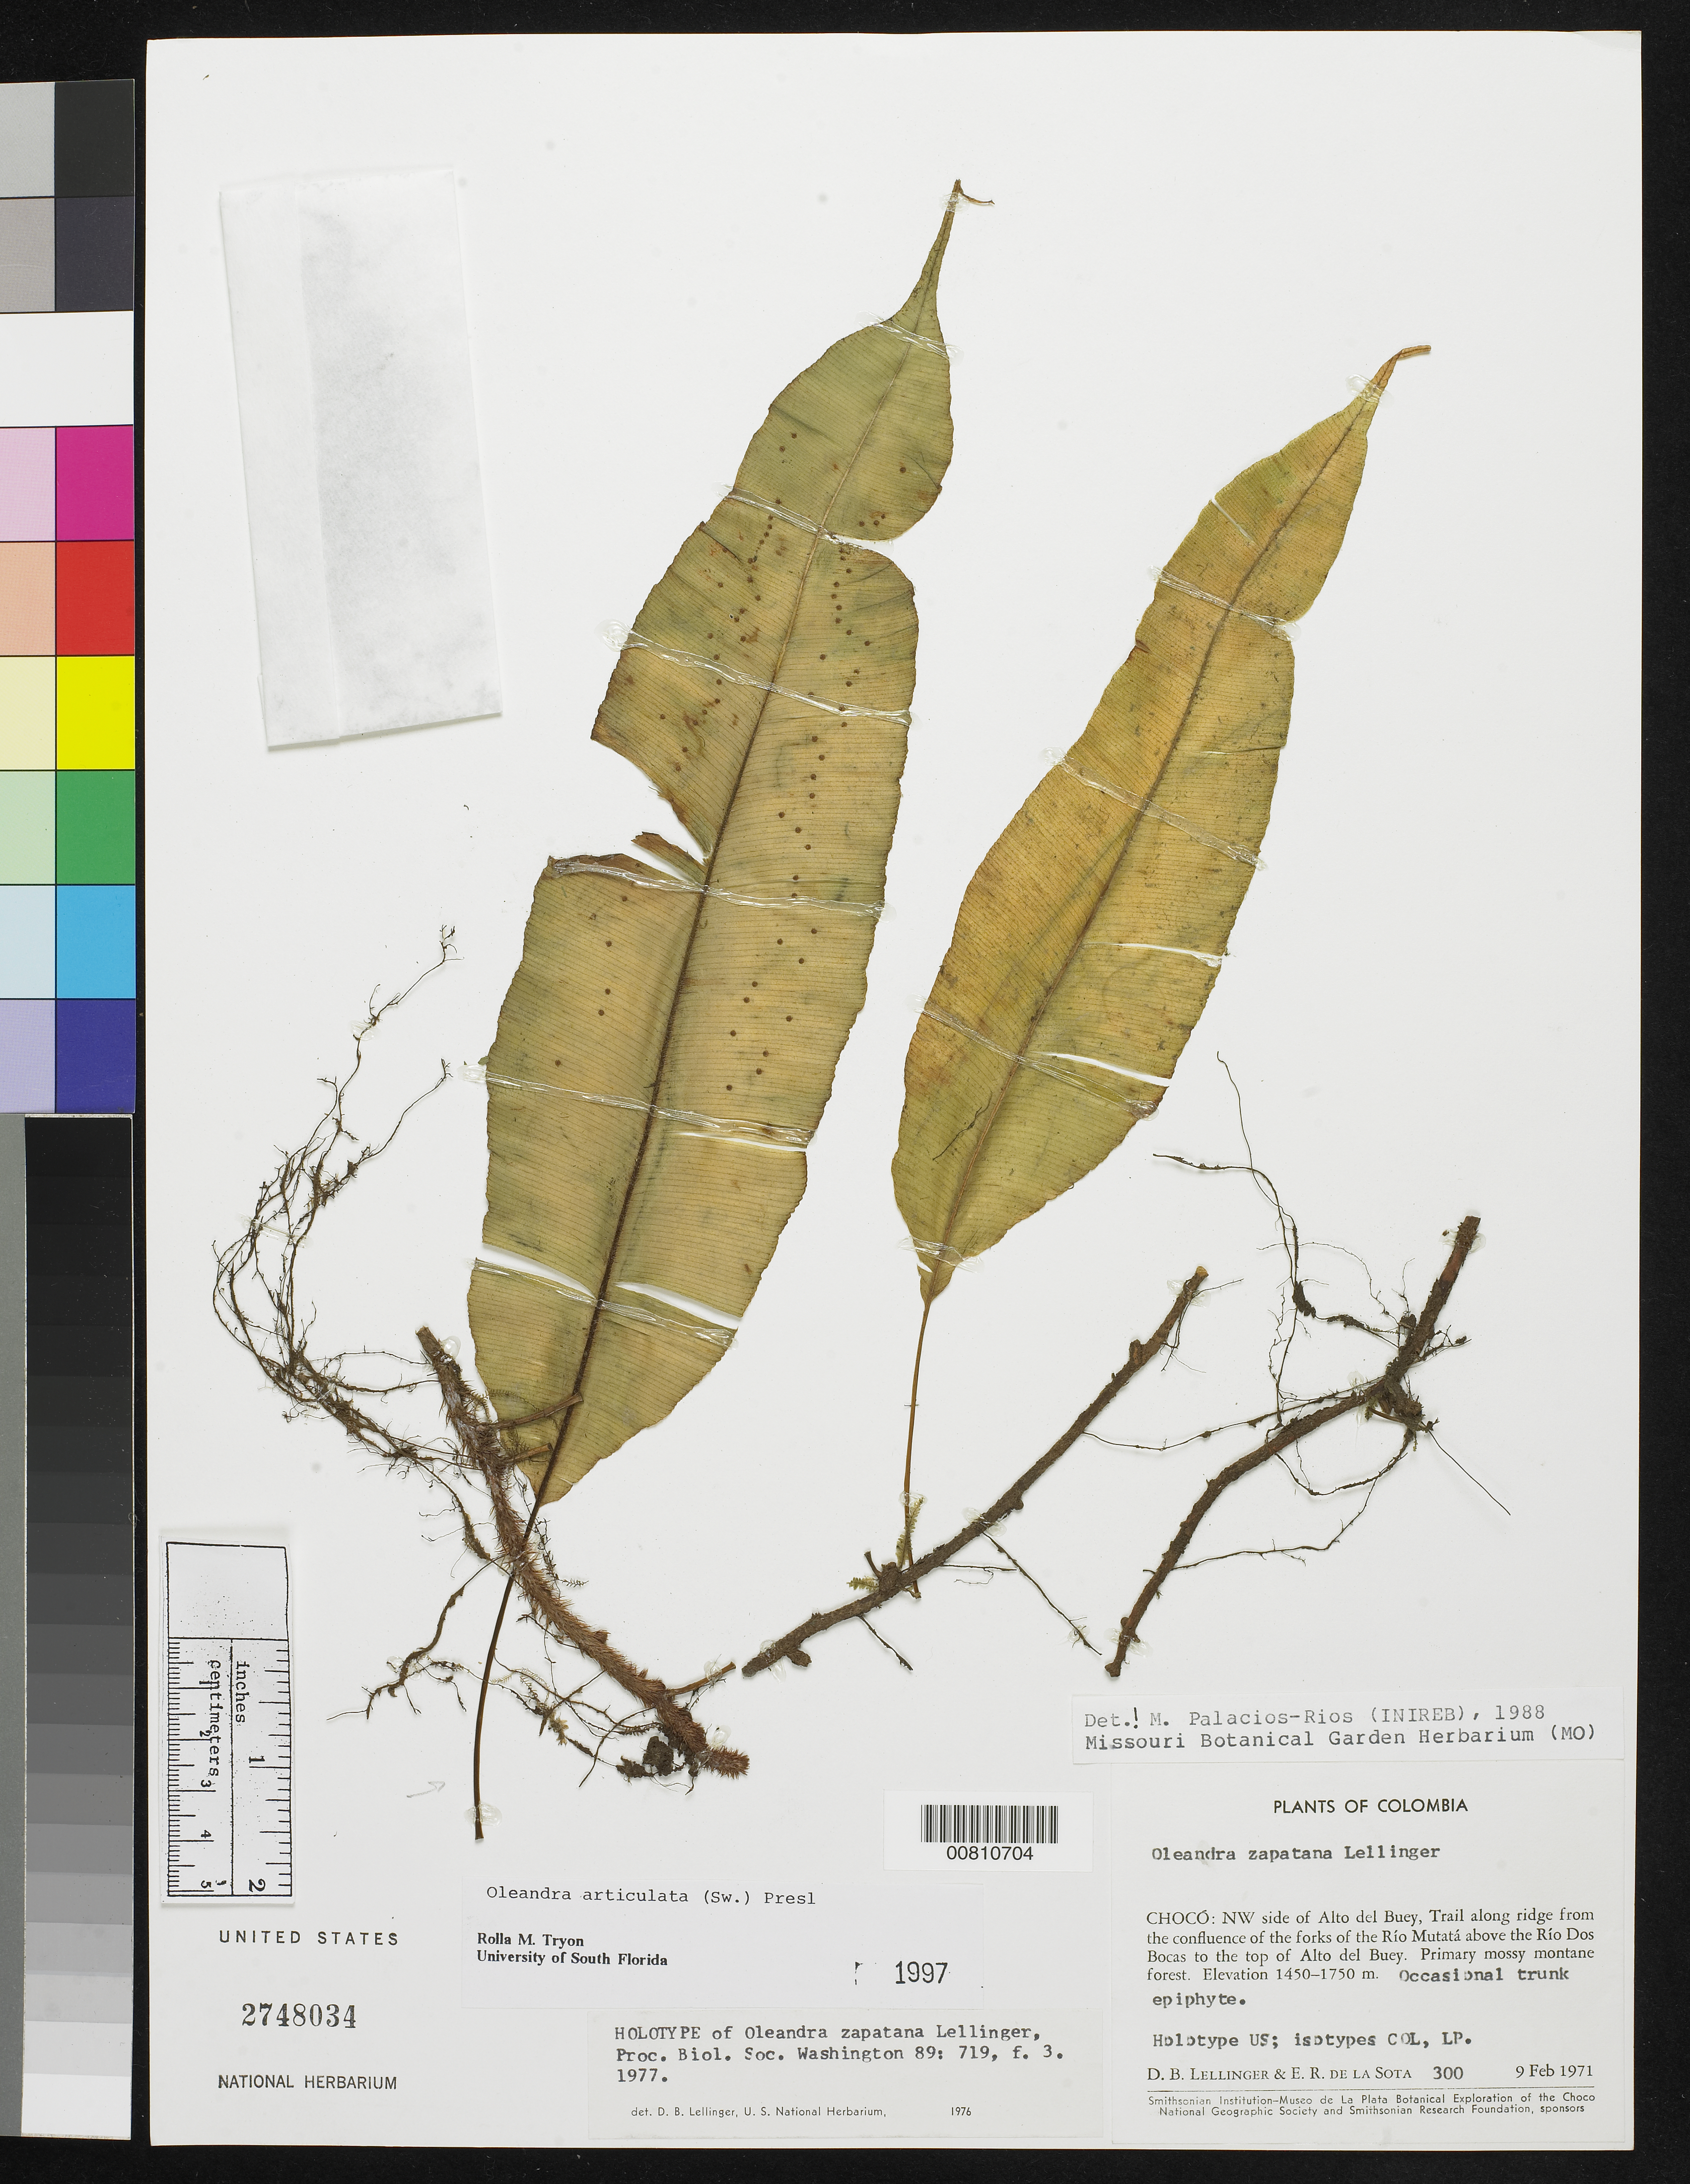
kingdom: Plantae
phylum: Tracheophyta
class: Polypodiopsida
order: Polypodiales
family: Oleandraceae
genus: Oleandra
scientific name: Oleandra zapatana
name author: Lellinger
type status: Holotype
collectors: D. B. Lellinger & E. R. de la Sota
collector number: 300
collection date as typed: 09 Feb 1971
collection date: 1971-02-09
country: Colombia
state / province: Chocó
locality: NW side of Alto del Buey, Trail along ridge from confluence of forks of Rio Mutata above Rio Dos Bocas to Alto del Buey.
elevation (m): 1450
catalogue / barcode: US 2748034